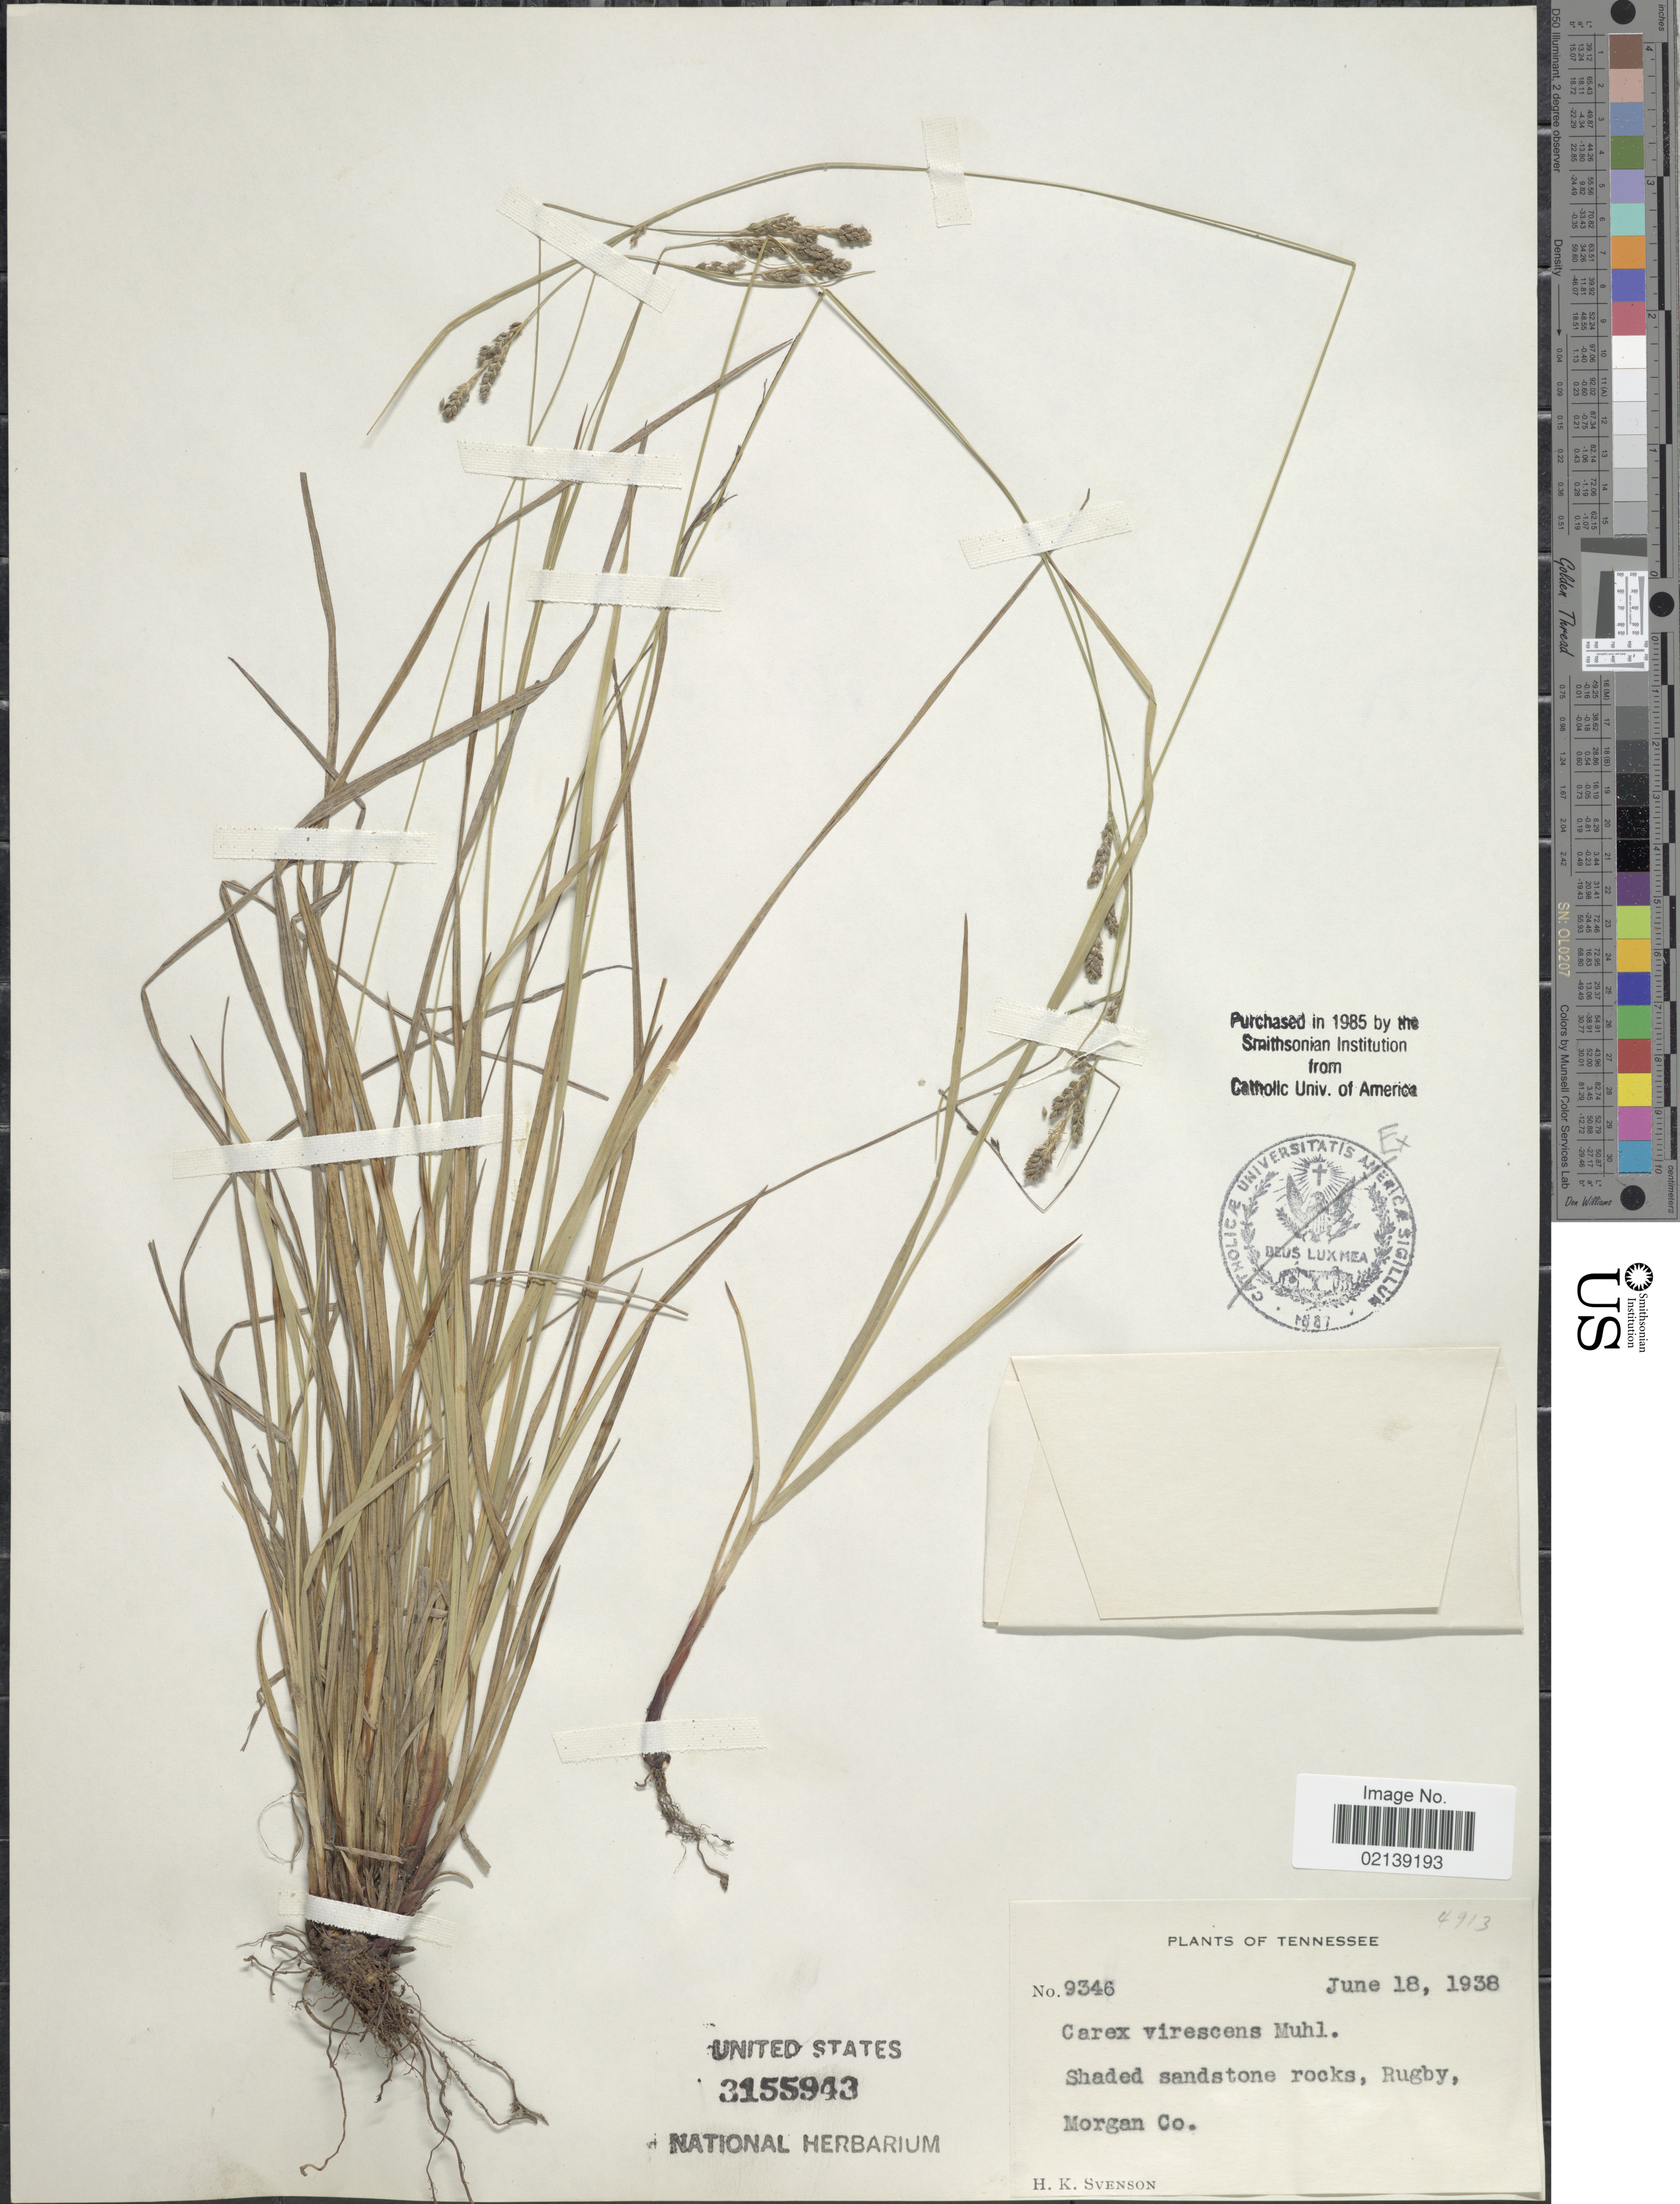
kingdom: Plantae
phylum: Tracheophyta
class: Liliopsida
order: Poales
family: Cyperaceae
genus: Carex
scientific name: Carex virescens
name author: Muhl. ex Willd.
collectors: H. K. Svenson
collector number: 9346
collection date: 1938-06-18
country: United States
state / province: Tennessee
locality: Shades sandstone rocks, Rugby, Morgan Co.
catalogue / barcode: US 3155943